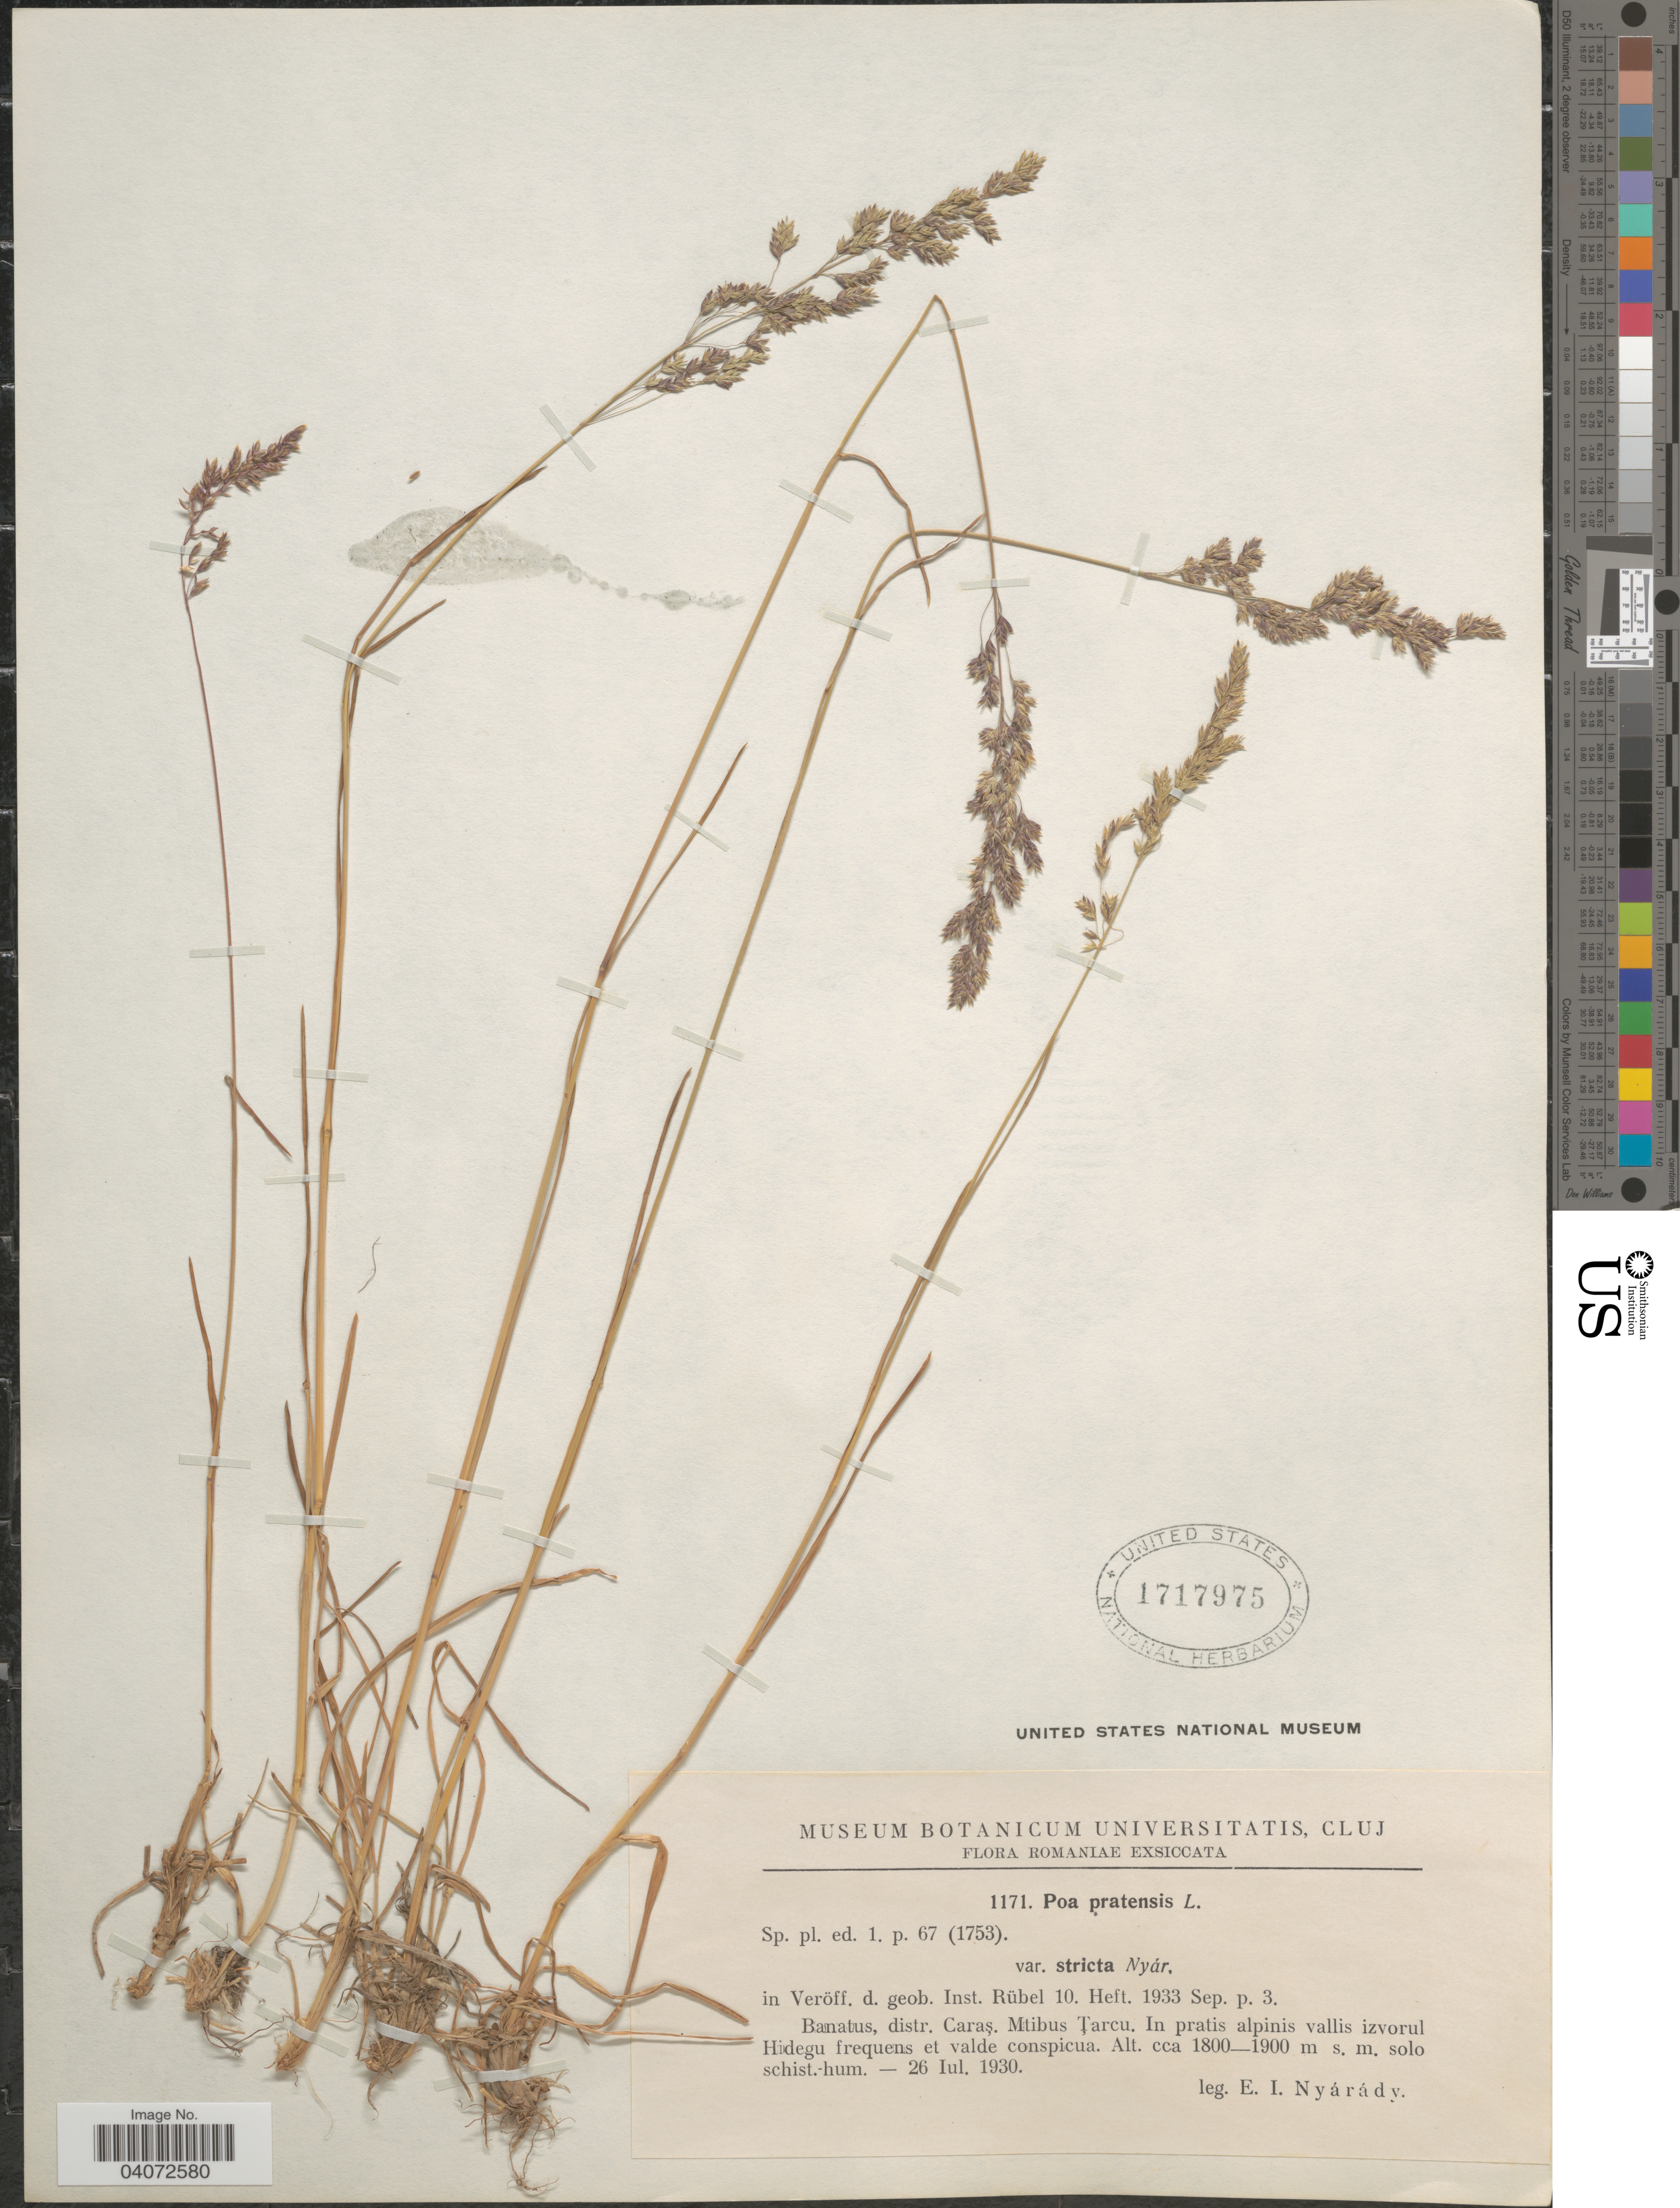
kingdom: Plantae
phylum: Tracheophyta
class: Liliopsida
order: Poales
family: Poaceae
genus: Poa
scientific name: Poa pratensis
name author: L.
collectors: E. Nyarady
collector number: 1171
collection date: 1930-07-26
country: Romania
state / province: Caras-Severin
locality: Romaniae. Banatus, distr. Caras. Mtibus Tarcu. In pratis alpinis vallis izvorul Hidegu frequens et valde conspicua.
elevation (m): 1800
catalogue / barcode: US 1717975